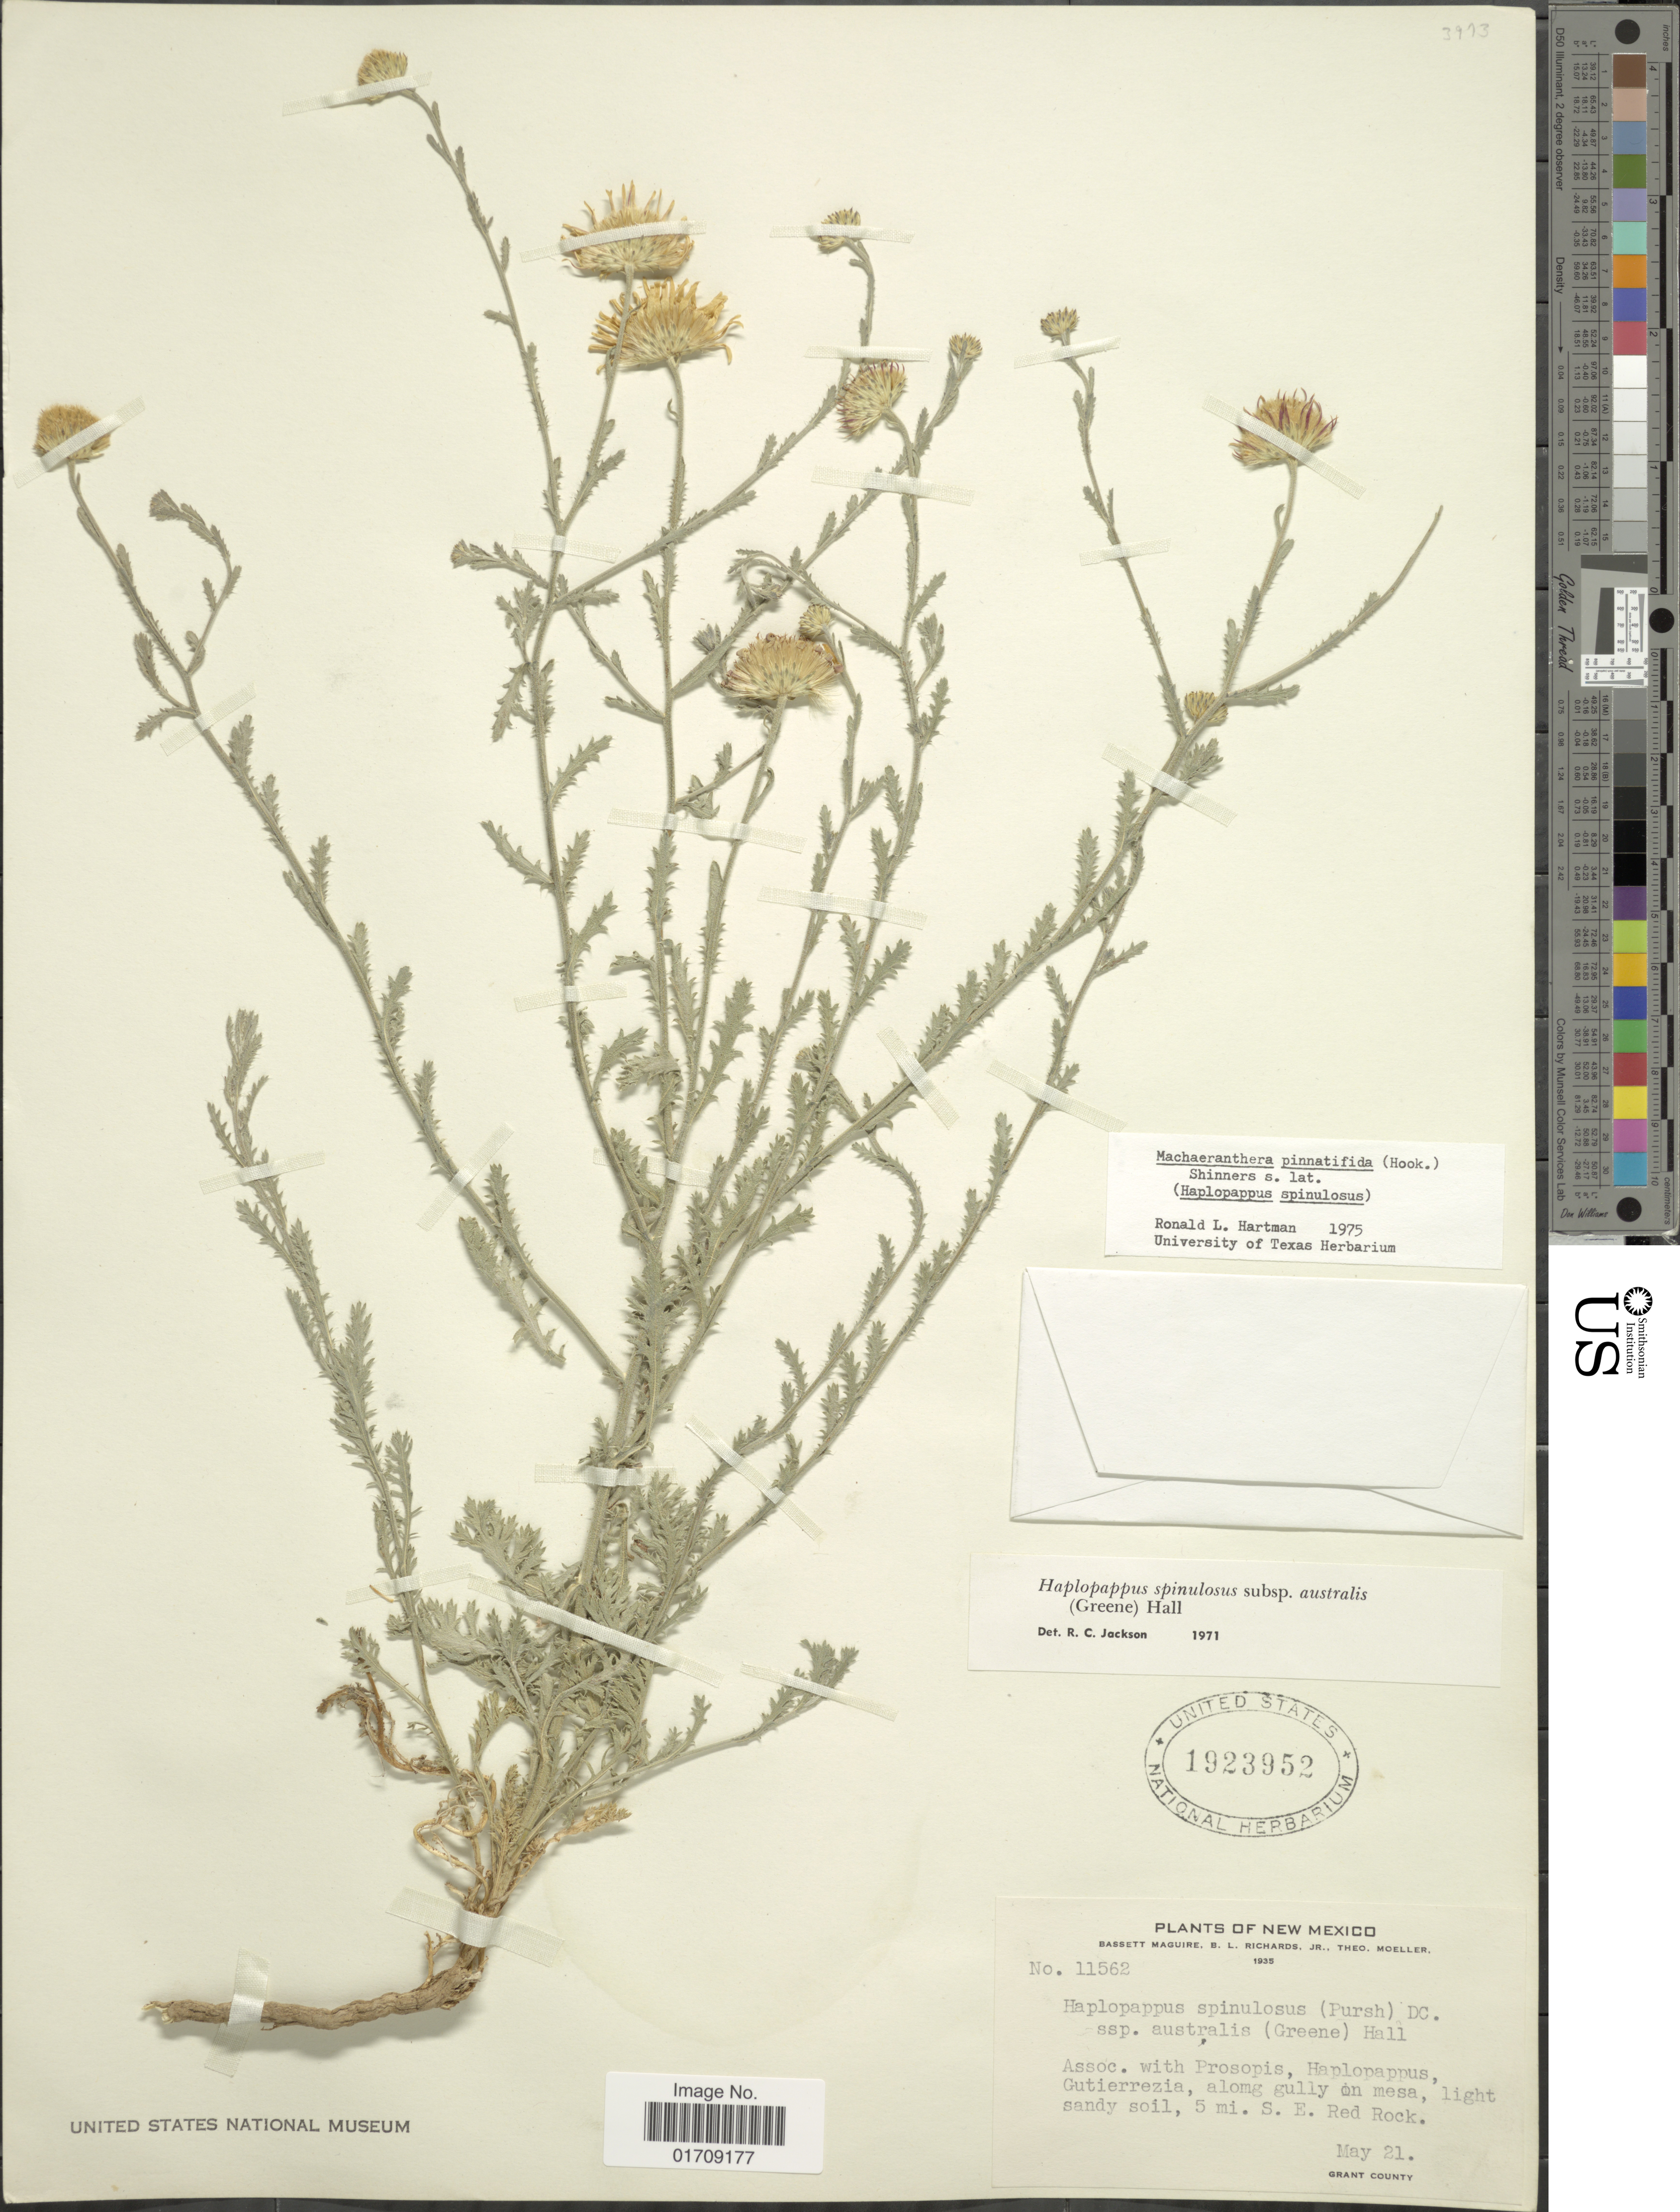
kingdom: Plantae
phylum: Tracheophyta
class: Magnoliopsida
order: Asterales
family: Asteraceae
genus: Machaeranthera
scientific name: Machaeranthera pinnatifida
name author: (Hook.) Shinners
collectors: B. Maguire, B. Richards & T. Moeller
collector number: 11562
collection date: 1935-05-21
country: United States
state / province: New Mexico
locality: Gutierrezia, along gully on mesa, 5 mi. S. E. Red Rock, Grant County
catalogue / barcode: US 1923952